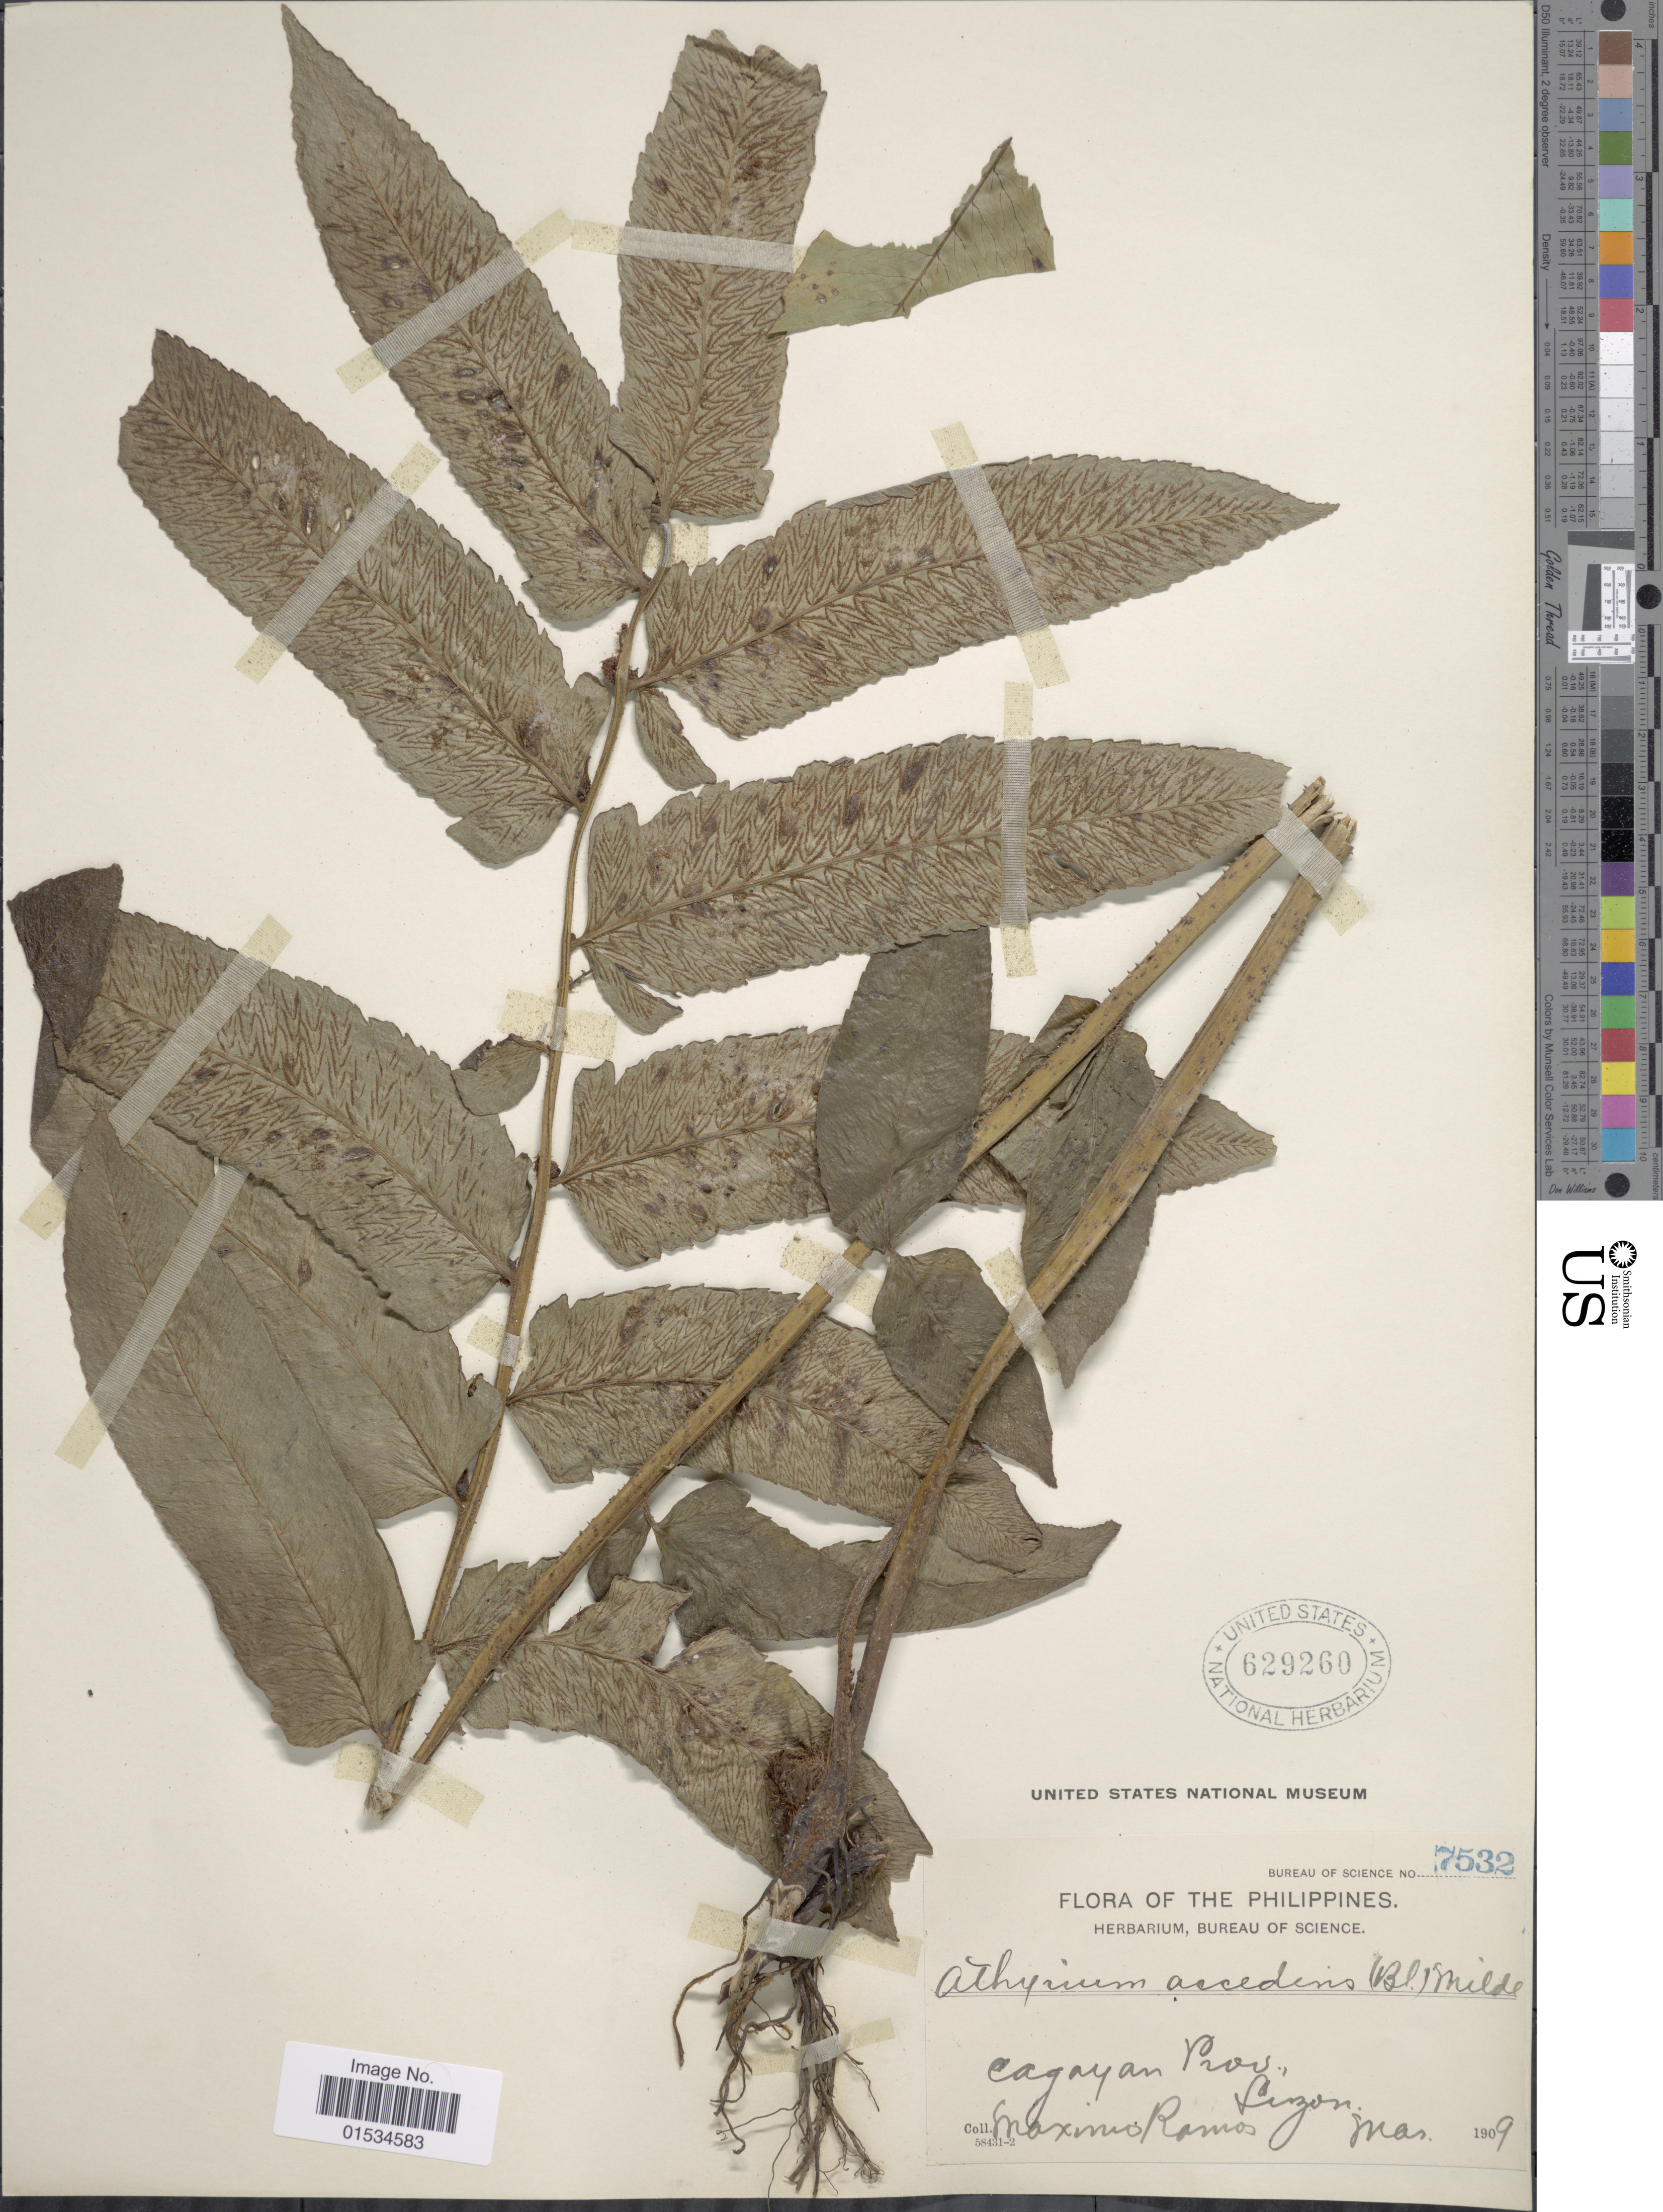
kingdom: Plantae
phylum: Tracheophyta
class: Polypodiopsida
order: Polypodiales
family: Athyriaceae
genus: Diplazium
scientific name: Diplazium accendens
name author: Blume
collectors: M. Ramos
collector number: Bureau of Science 7532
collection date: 1909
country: Philippines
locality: Cagayan Prov., Luzon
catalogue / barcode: US 629260